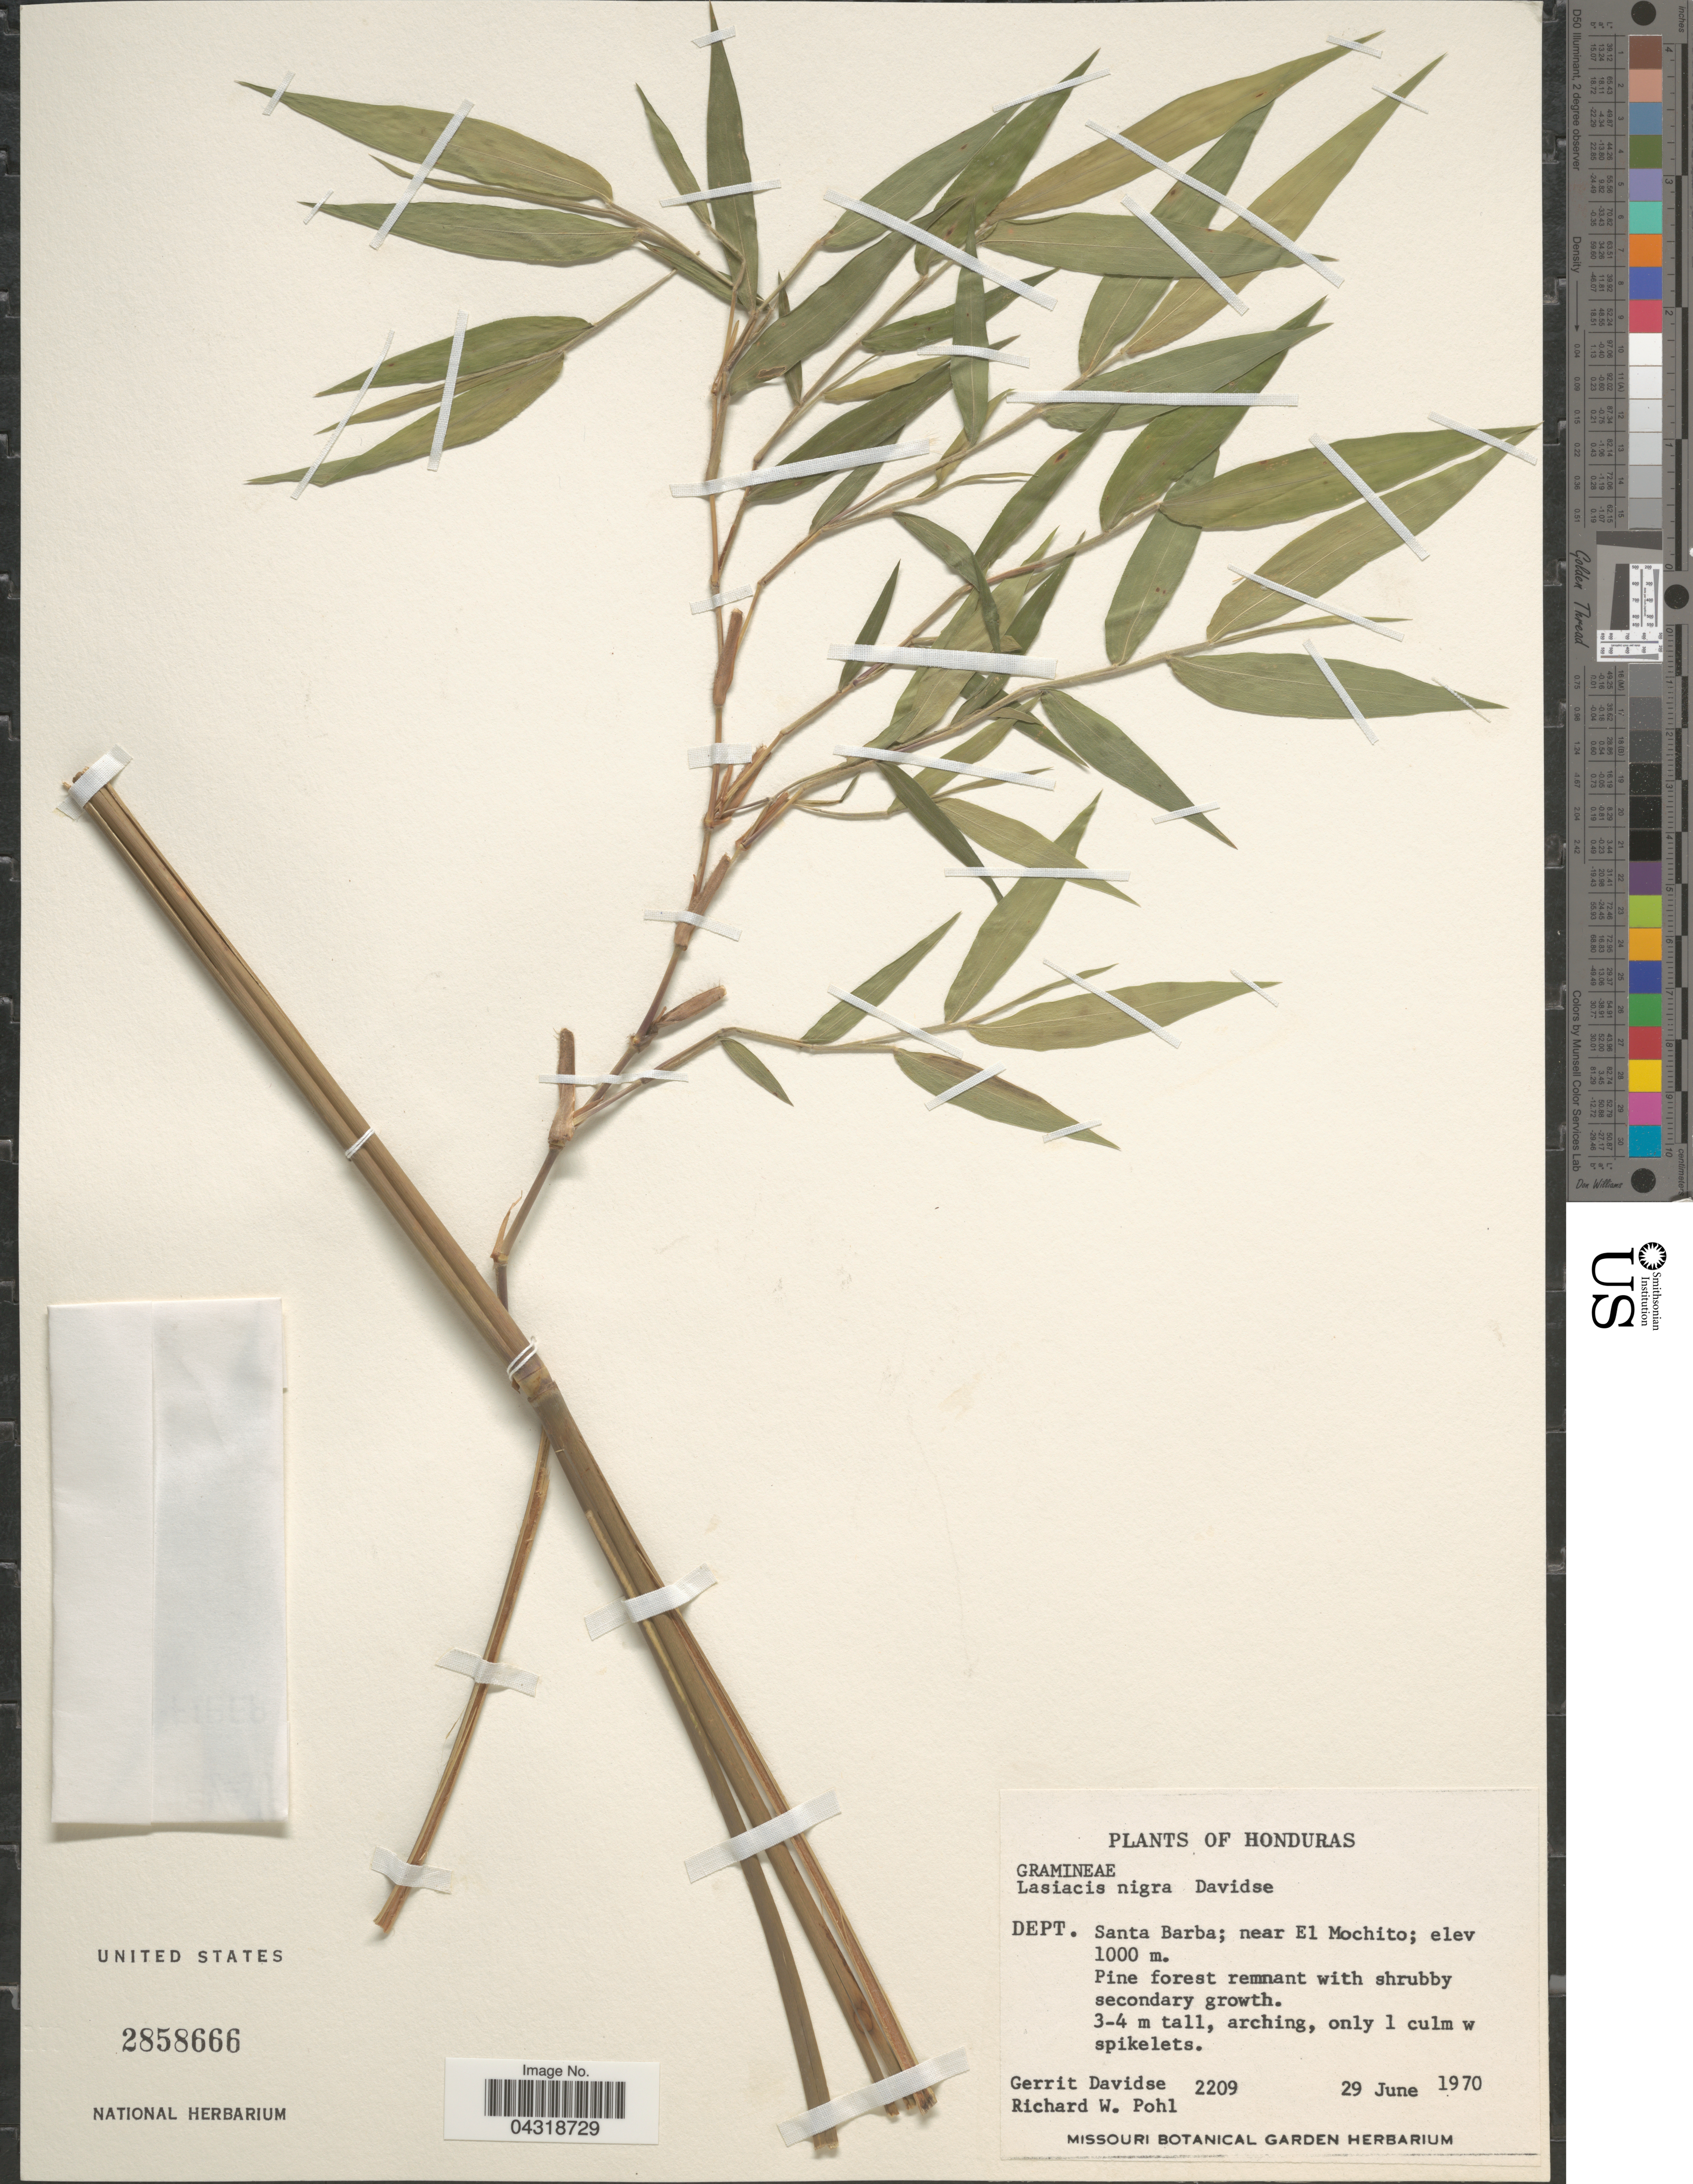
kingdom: Plantae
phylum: Tracheophyta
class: Liliopsida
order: Poales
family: Poaceae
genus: Lasiacis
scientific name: Lasiacis oaxacensis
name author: (Steud.) Hitchc.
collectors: G. Davidse & R. W. Pohl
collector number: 2209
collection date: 1970-06-29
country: Honduras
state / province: Santa Barbara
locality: Dept. Santa Barba; near El Mochito.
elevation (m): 1000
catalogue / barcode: US 2858666